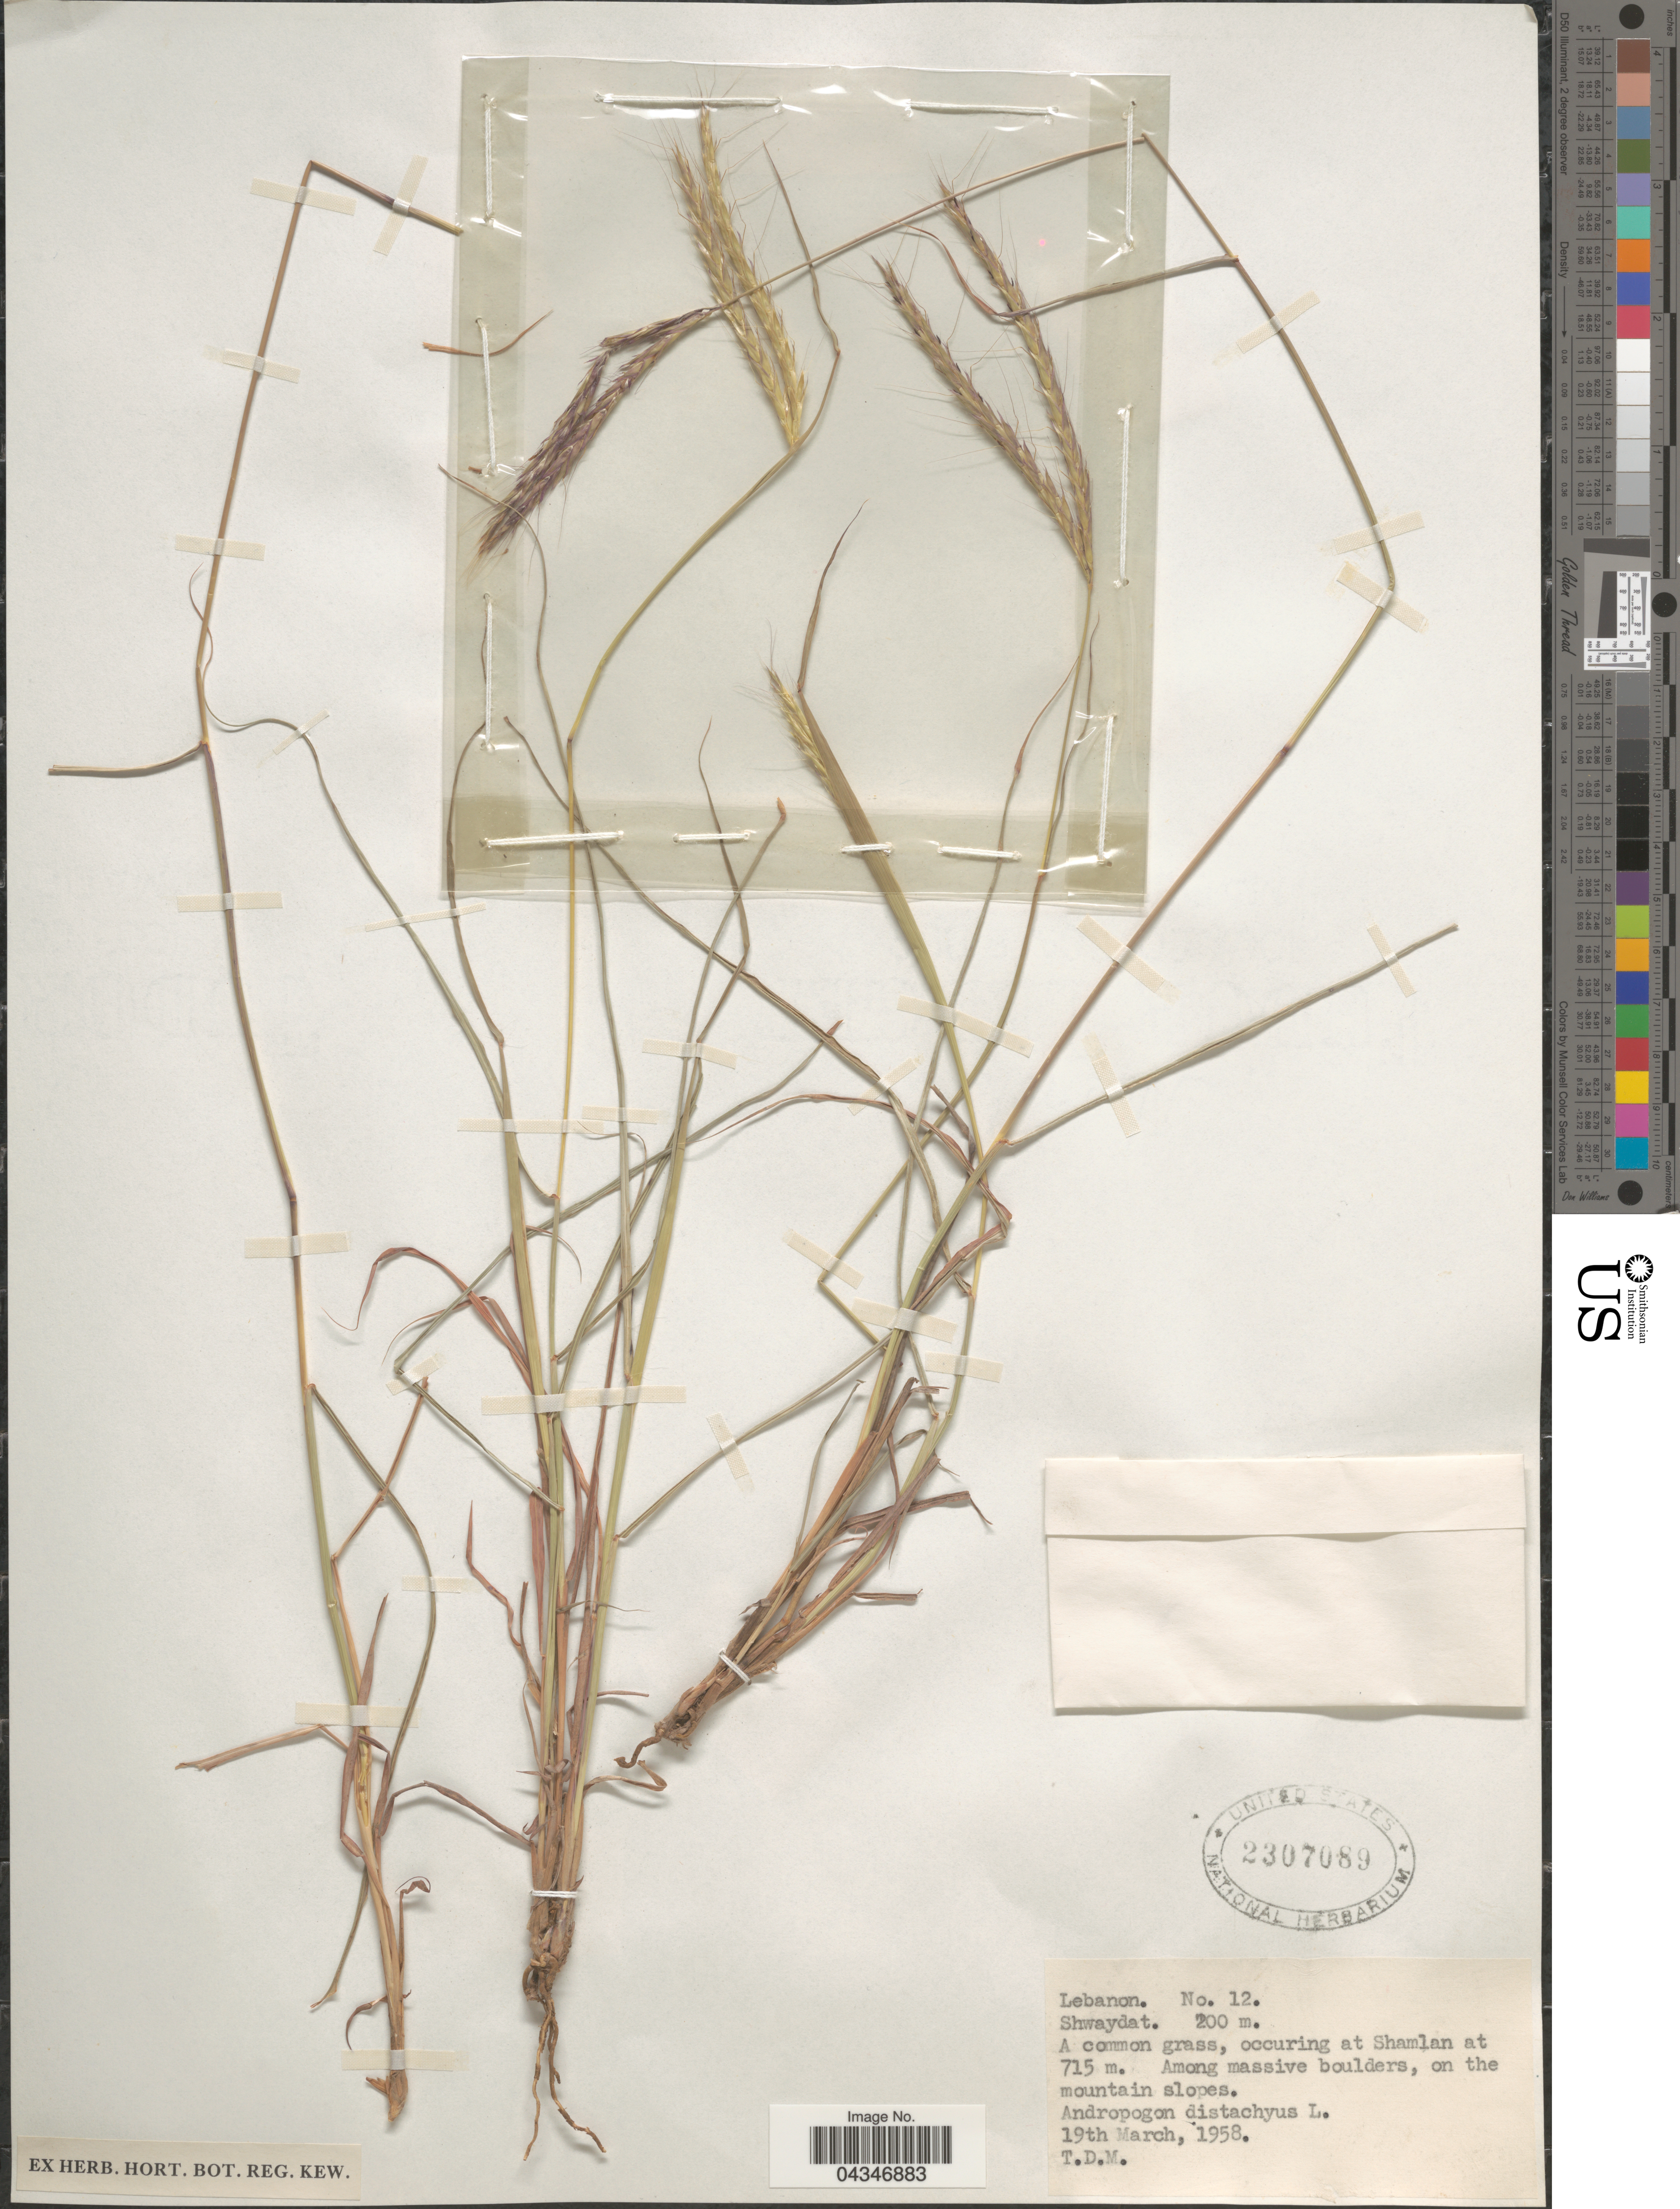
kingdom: Plantae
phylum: Tracheophyta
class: Liliopsida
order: Poales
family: Poaceae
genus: Andropogon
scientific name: Andropogon distachyos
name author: L.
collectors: T. D. M.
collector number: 12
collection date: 1958-03-19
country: Lebanon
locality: Shwaydat. At Shamlan. Among massive boulders, on the mountain slopes.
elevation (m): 715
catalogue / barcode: US 2307089